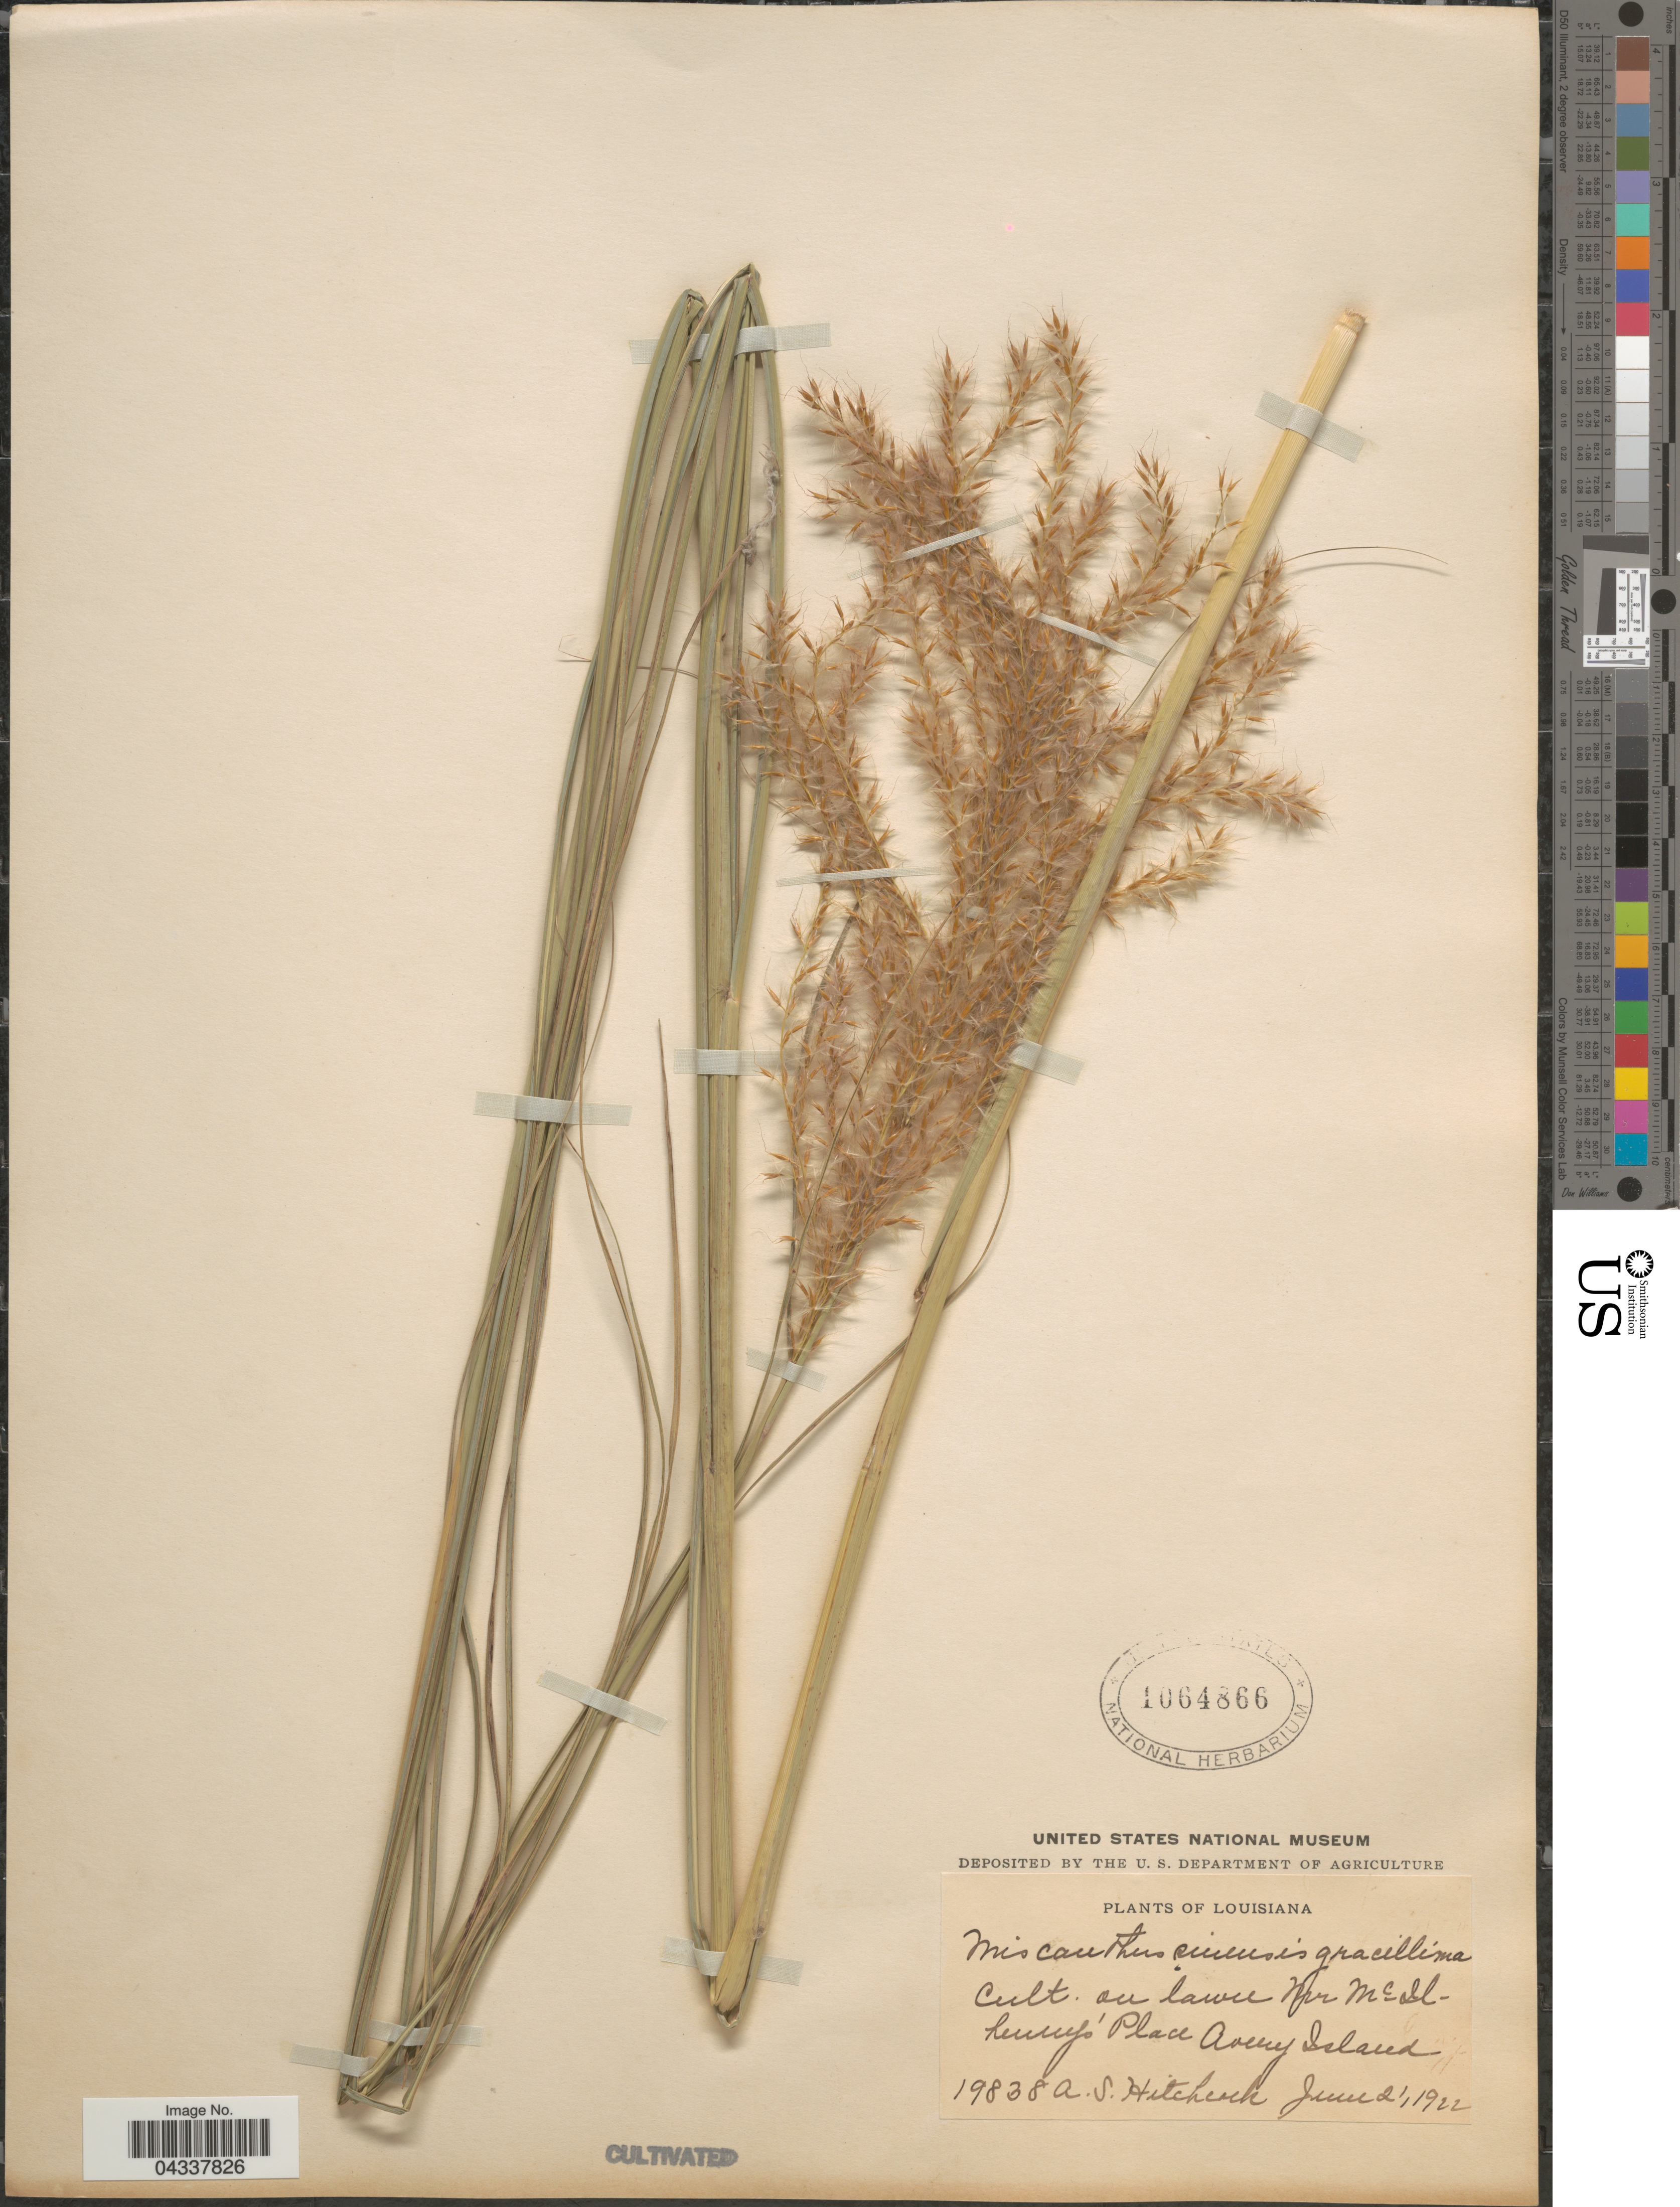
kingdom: Plantae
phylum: Tracheophyta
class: Liliopsida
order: Poales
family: Poaceae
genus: Miscanthus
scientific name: Miscanthus sinensis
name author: Andersson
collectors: A. S. Hitchcock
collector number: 19838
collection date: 1922-06-21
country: United States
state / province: Louisiana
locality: On lawn Mr. McIlhenny's Place Avery Island.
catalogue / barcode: US 1064866